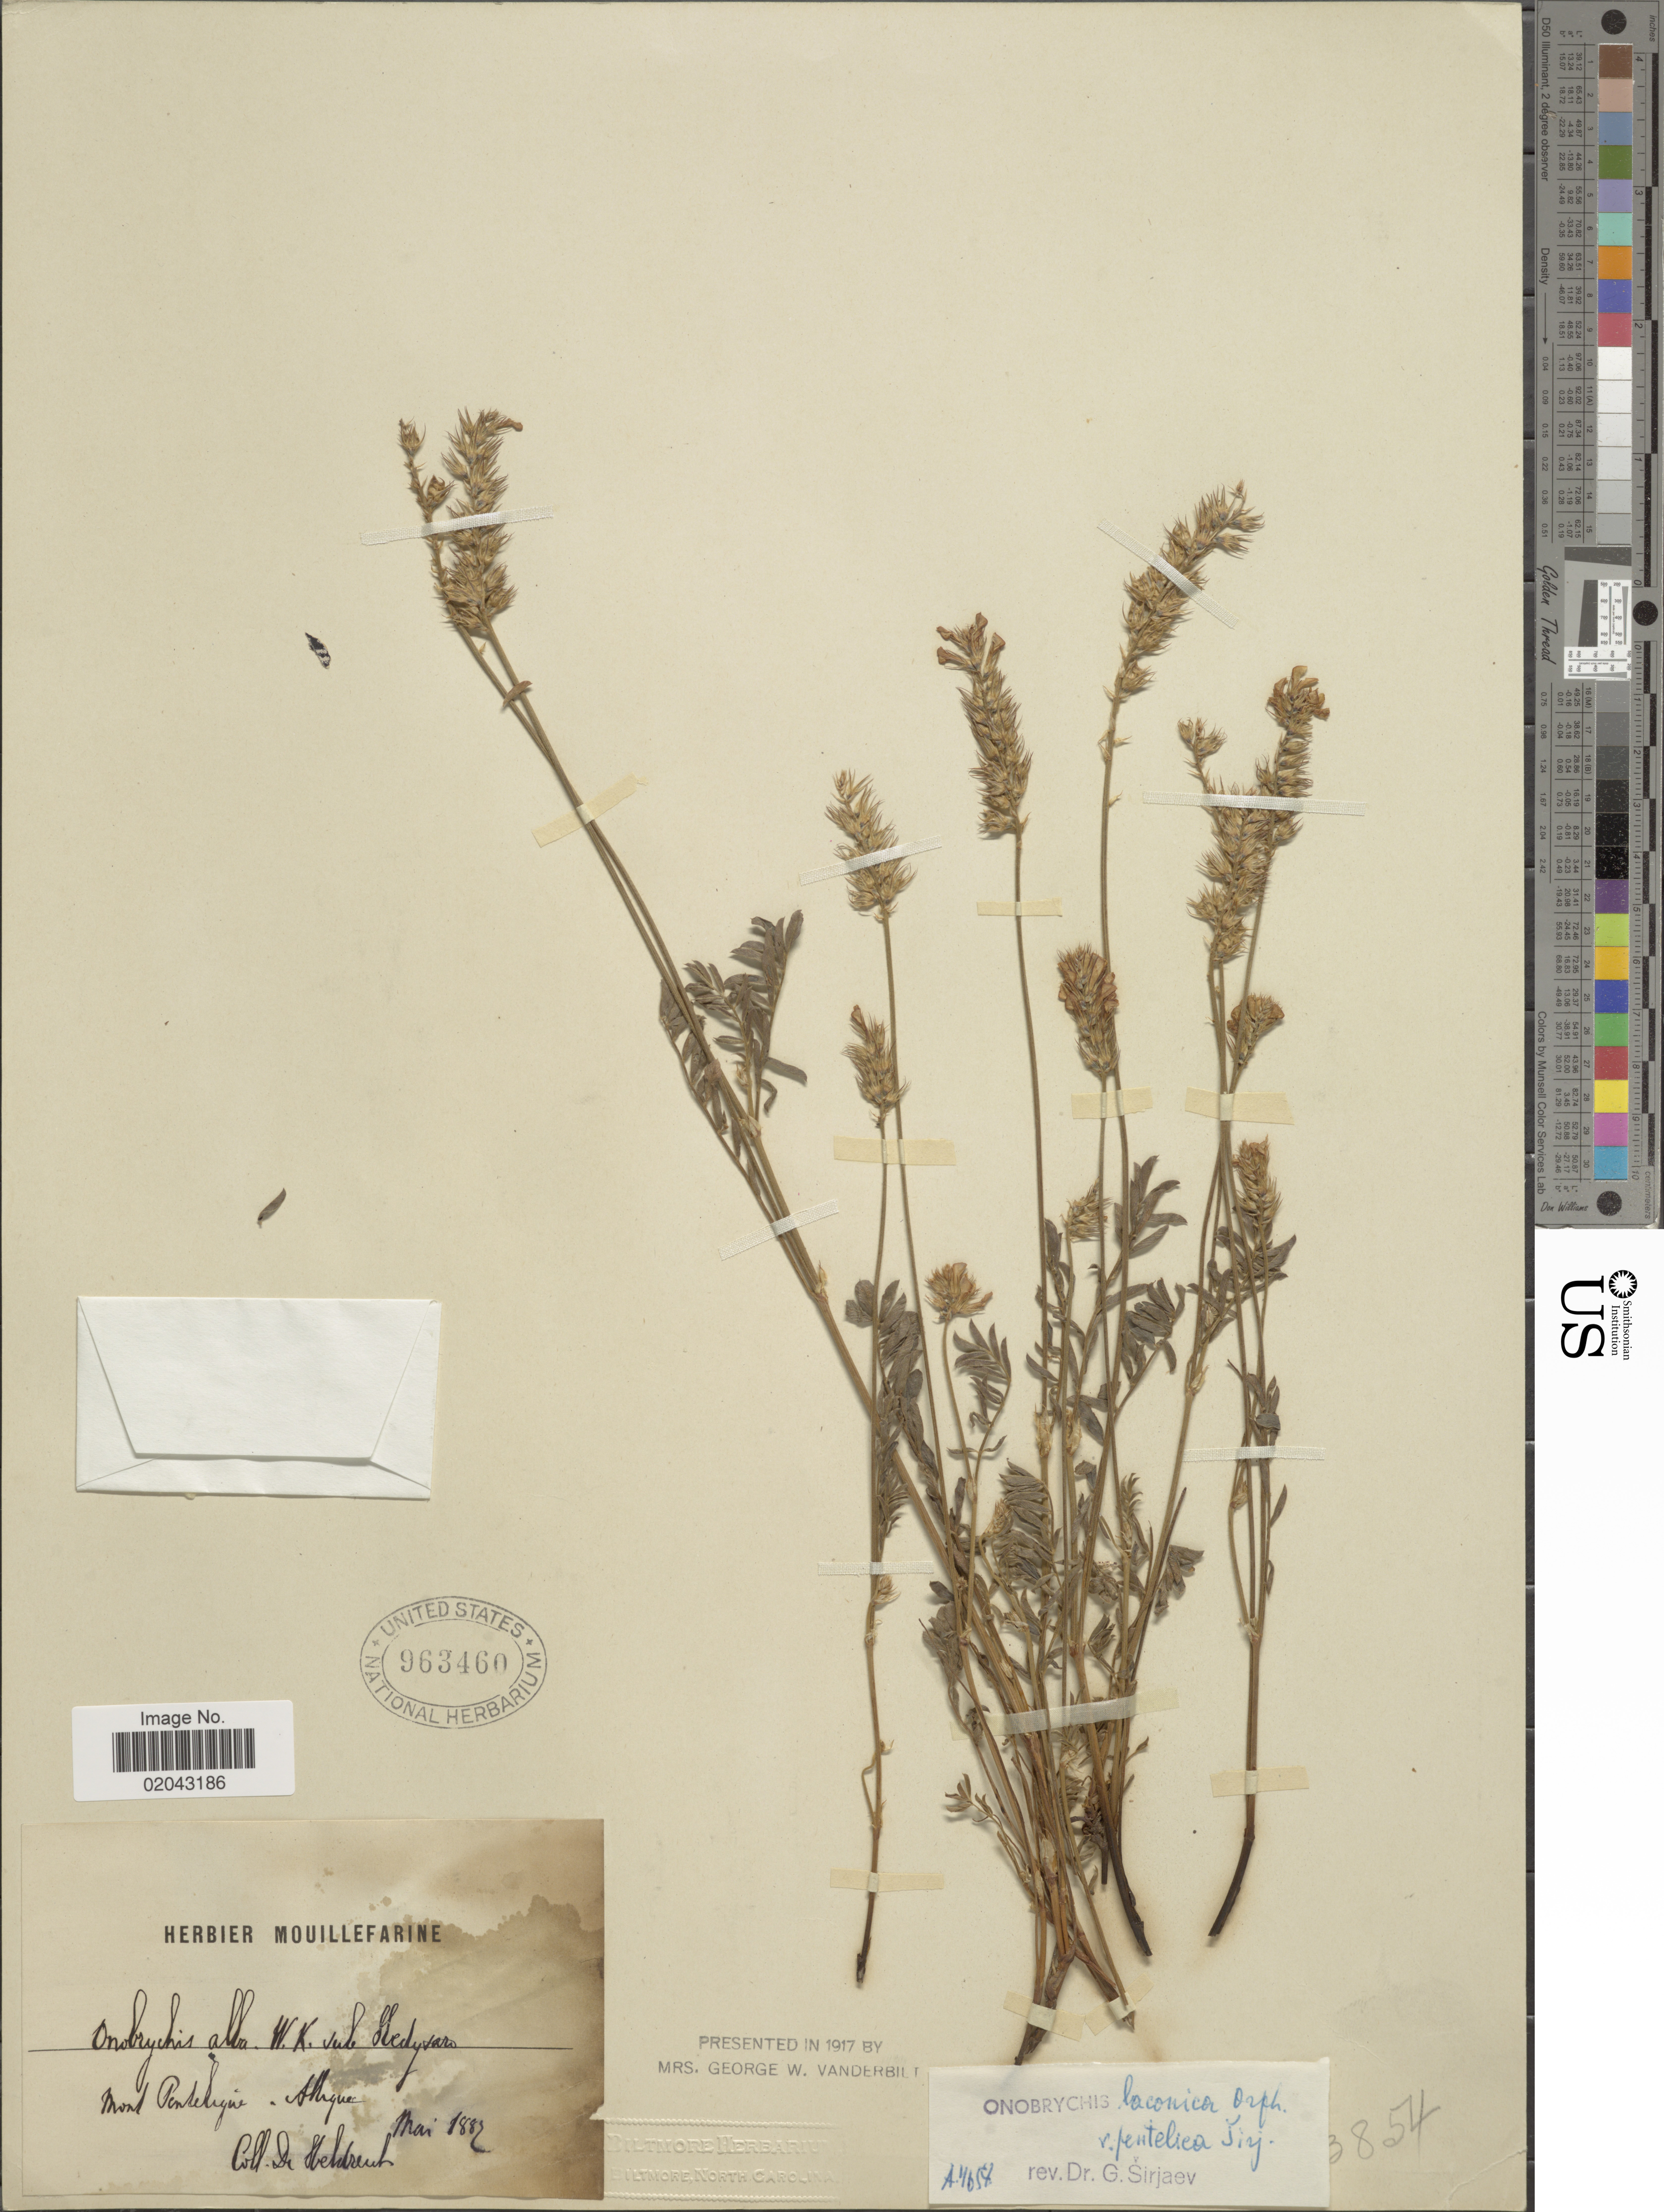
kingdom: Plantae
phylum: Tracheophyta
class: Magnoliopsida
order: Fabales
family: Fabaceae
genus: Onobrychis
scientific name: Onobrychis laconica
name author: Boiss.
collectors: -. De Heldreich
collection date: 1887-05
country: Greece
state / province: Attica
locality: Mont Penteligne. Attique.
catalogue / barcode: US 963460